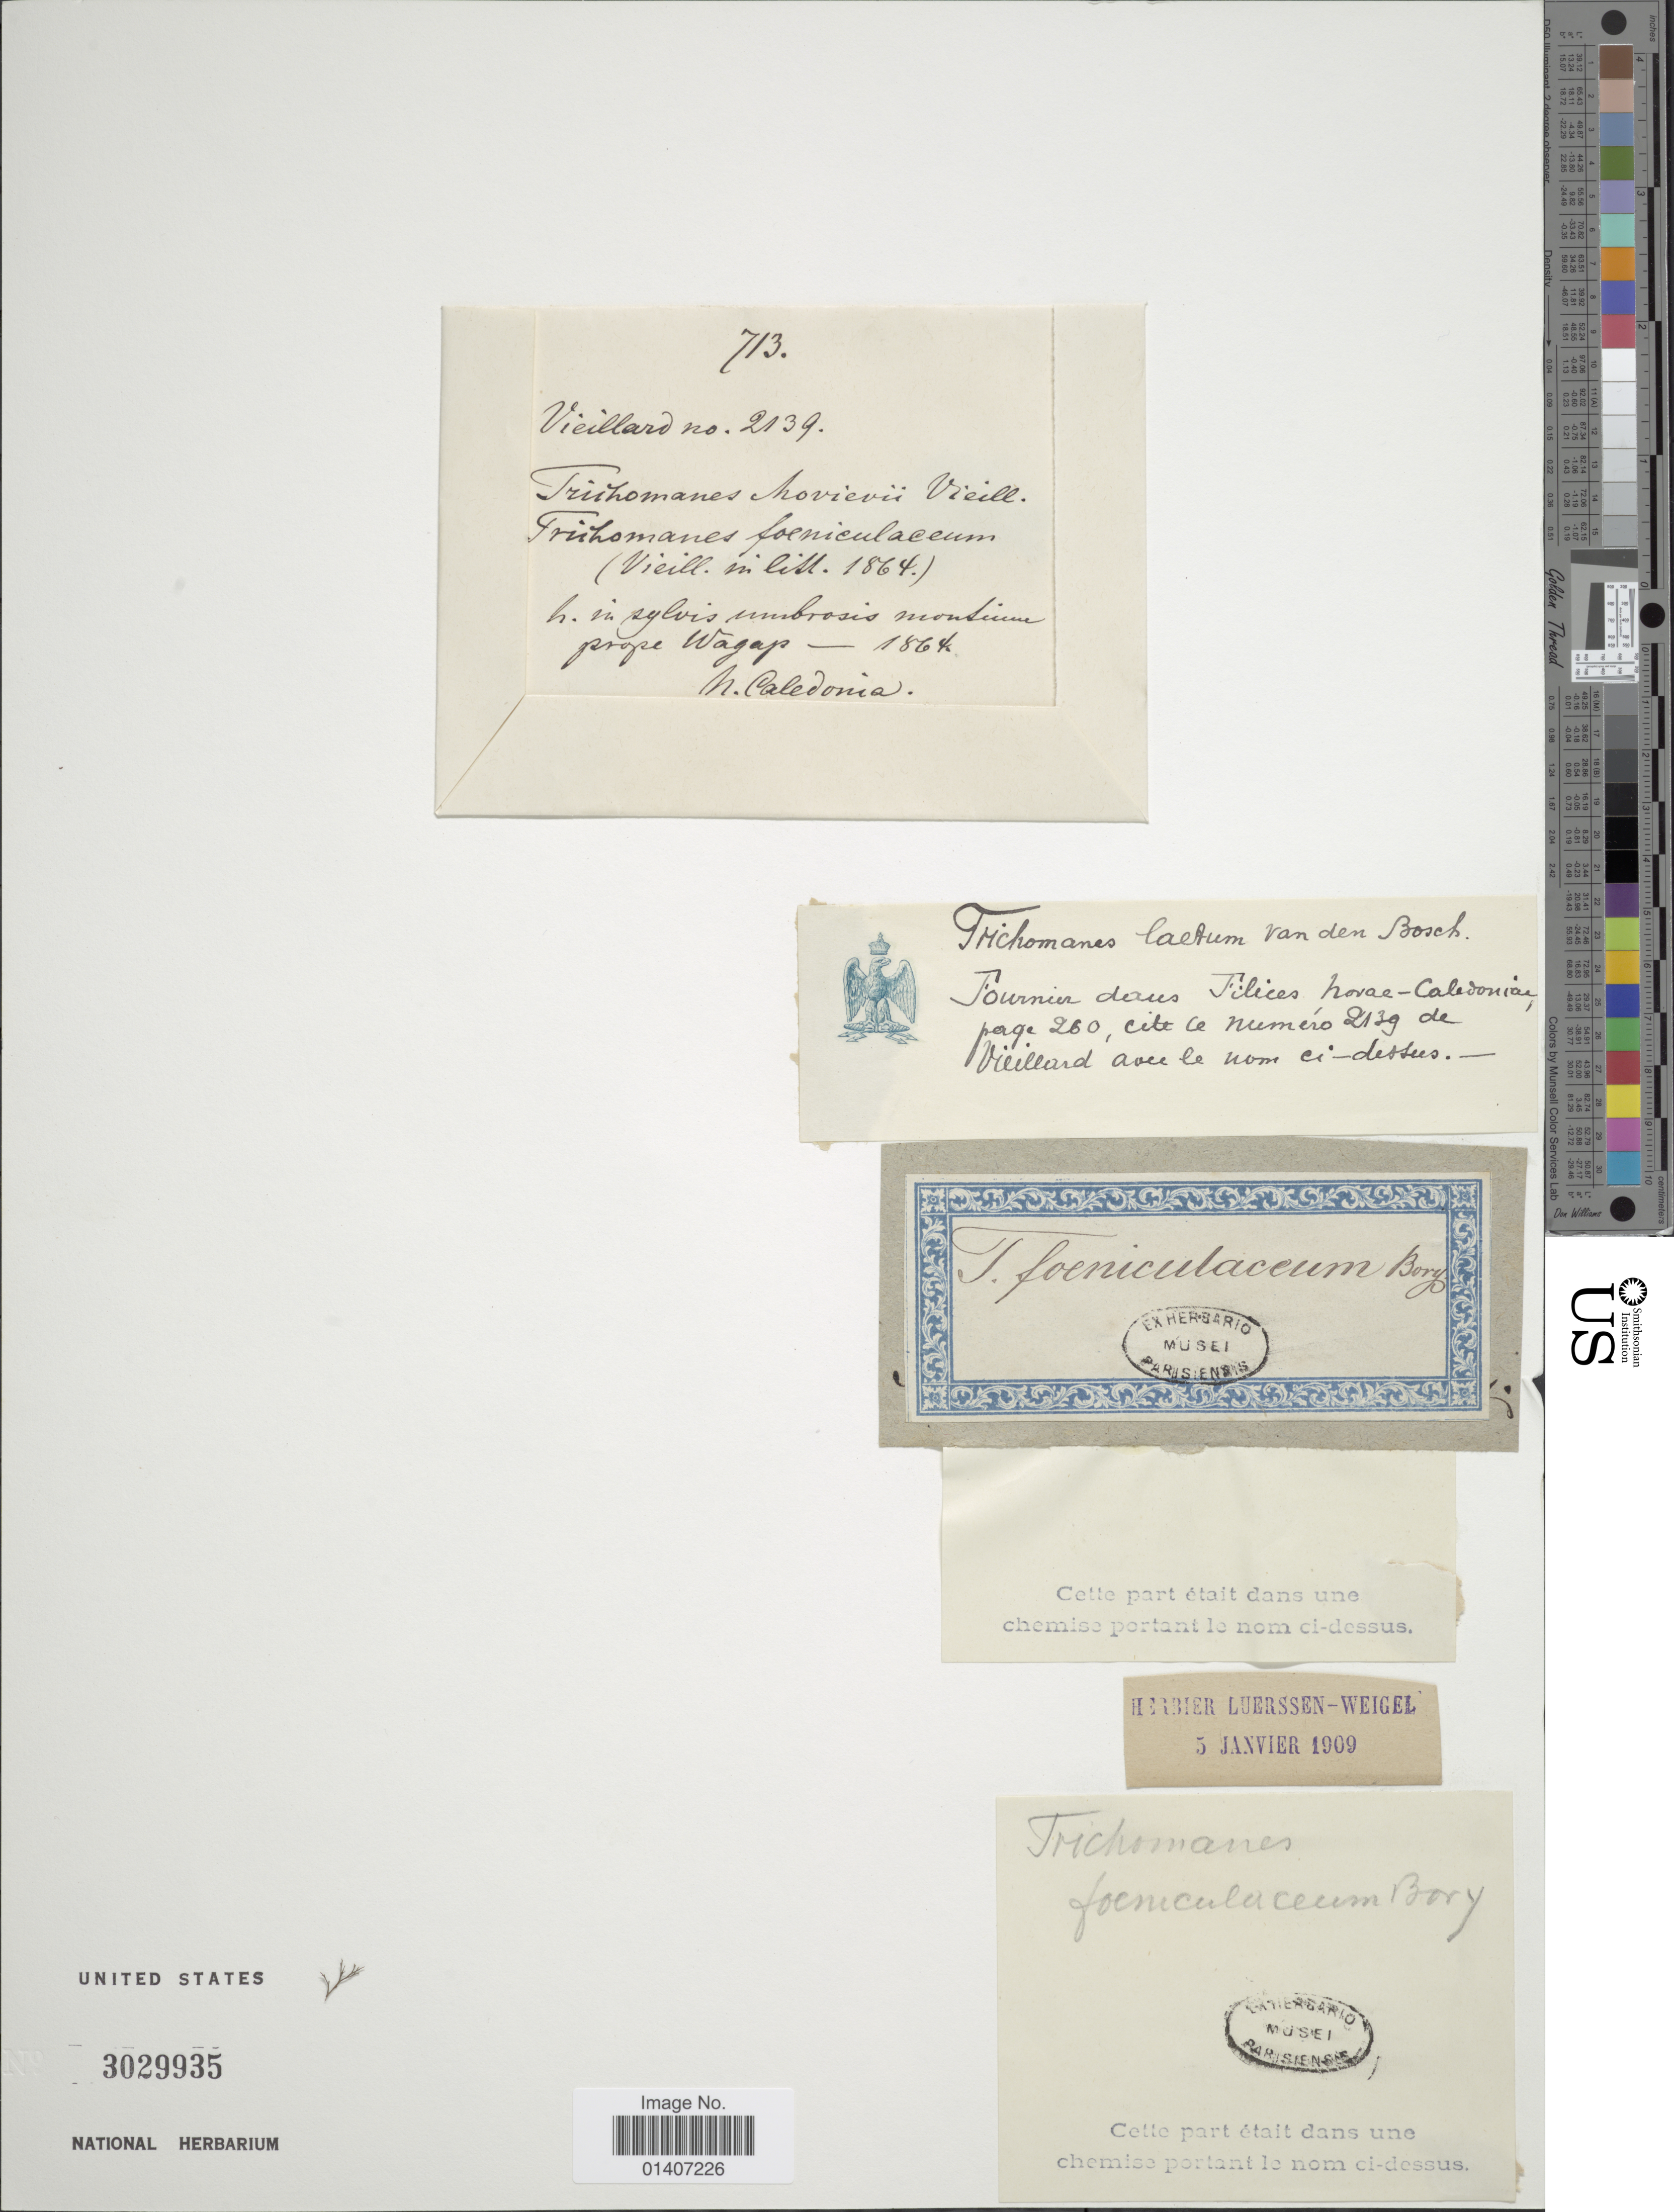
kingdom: Plantae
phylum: Tracheophyta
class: Polypodiopsida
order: Hymenophyllales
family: Hymenophyllaceae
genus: Abrodictyum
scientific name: Abrodictyum laetum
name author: (Bosch) Ebihara & K. Iwats.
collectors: Vieillard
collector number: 2139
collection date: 1864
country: New Caledonia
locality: H. in sylvis umbrosis montium prope Wagap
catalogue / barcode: US 3029935